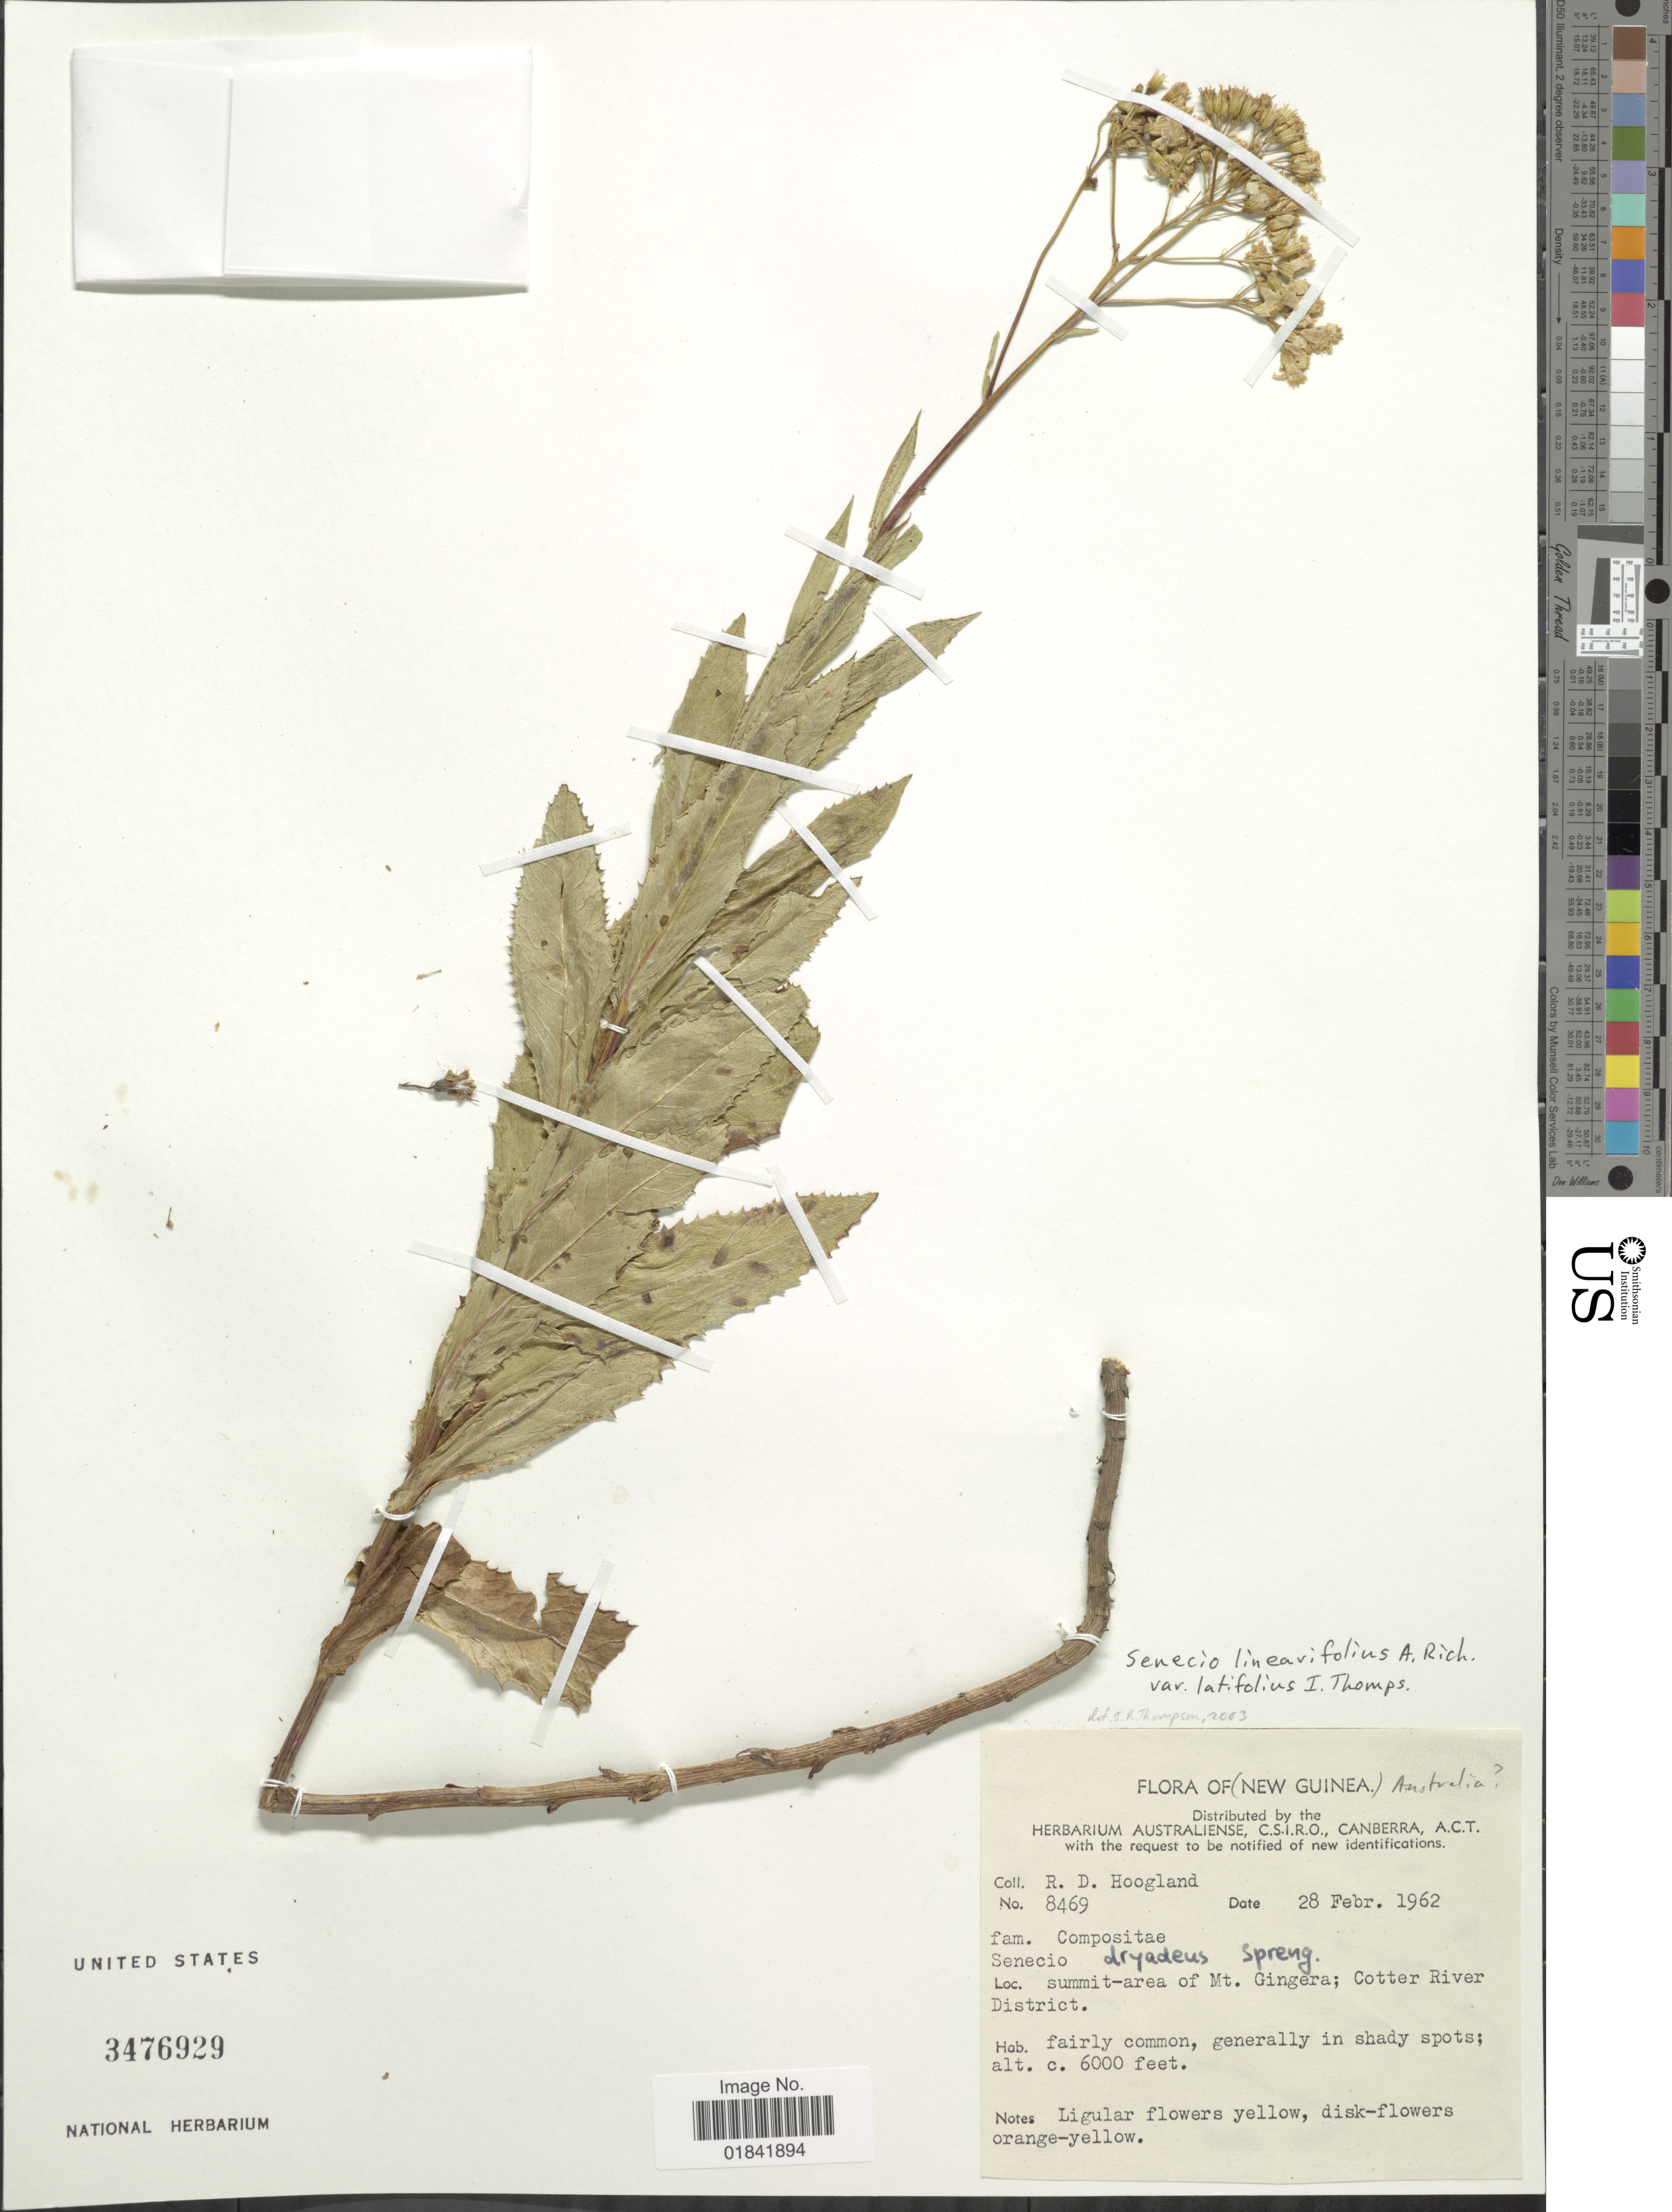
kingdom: Plantae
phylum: Tracheophyta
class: Magnoliopsida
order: Asterales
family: Asteraceae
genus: Senecio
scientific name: Senecio linearifolius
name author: A. Rich.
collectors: R. D. Hoogland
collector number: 8469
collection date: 1962-02-28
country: Australia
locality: Summit-area of Mt. Gingera; Cotter River District [Printed label, "Flora of New Guinea"; locality on label is in Australia]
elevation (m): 1829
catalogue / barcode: US 3476929